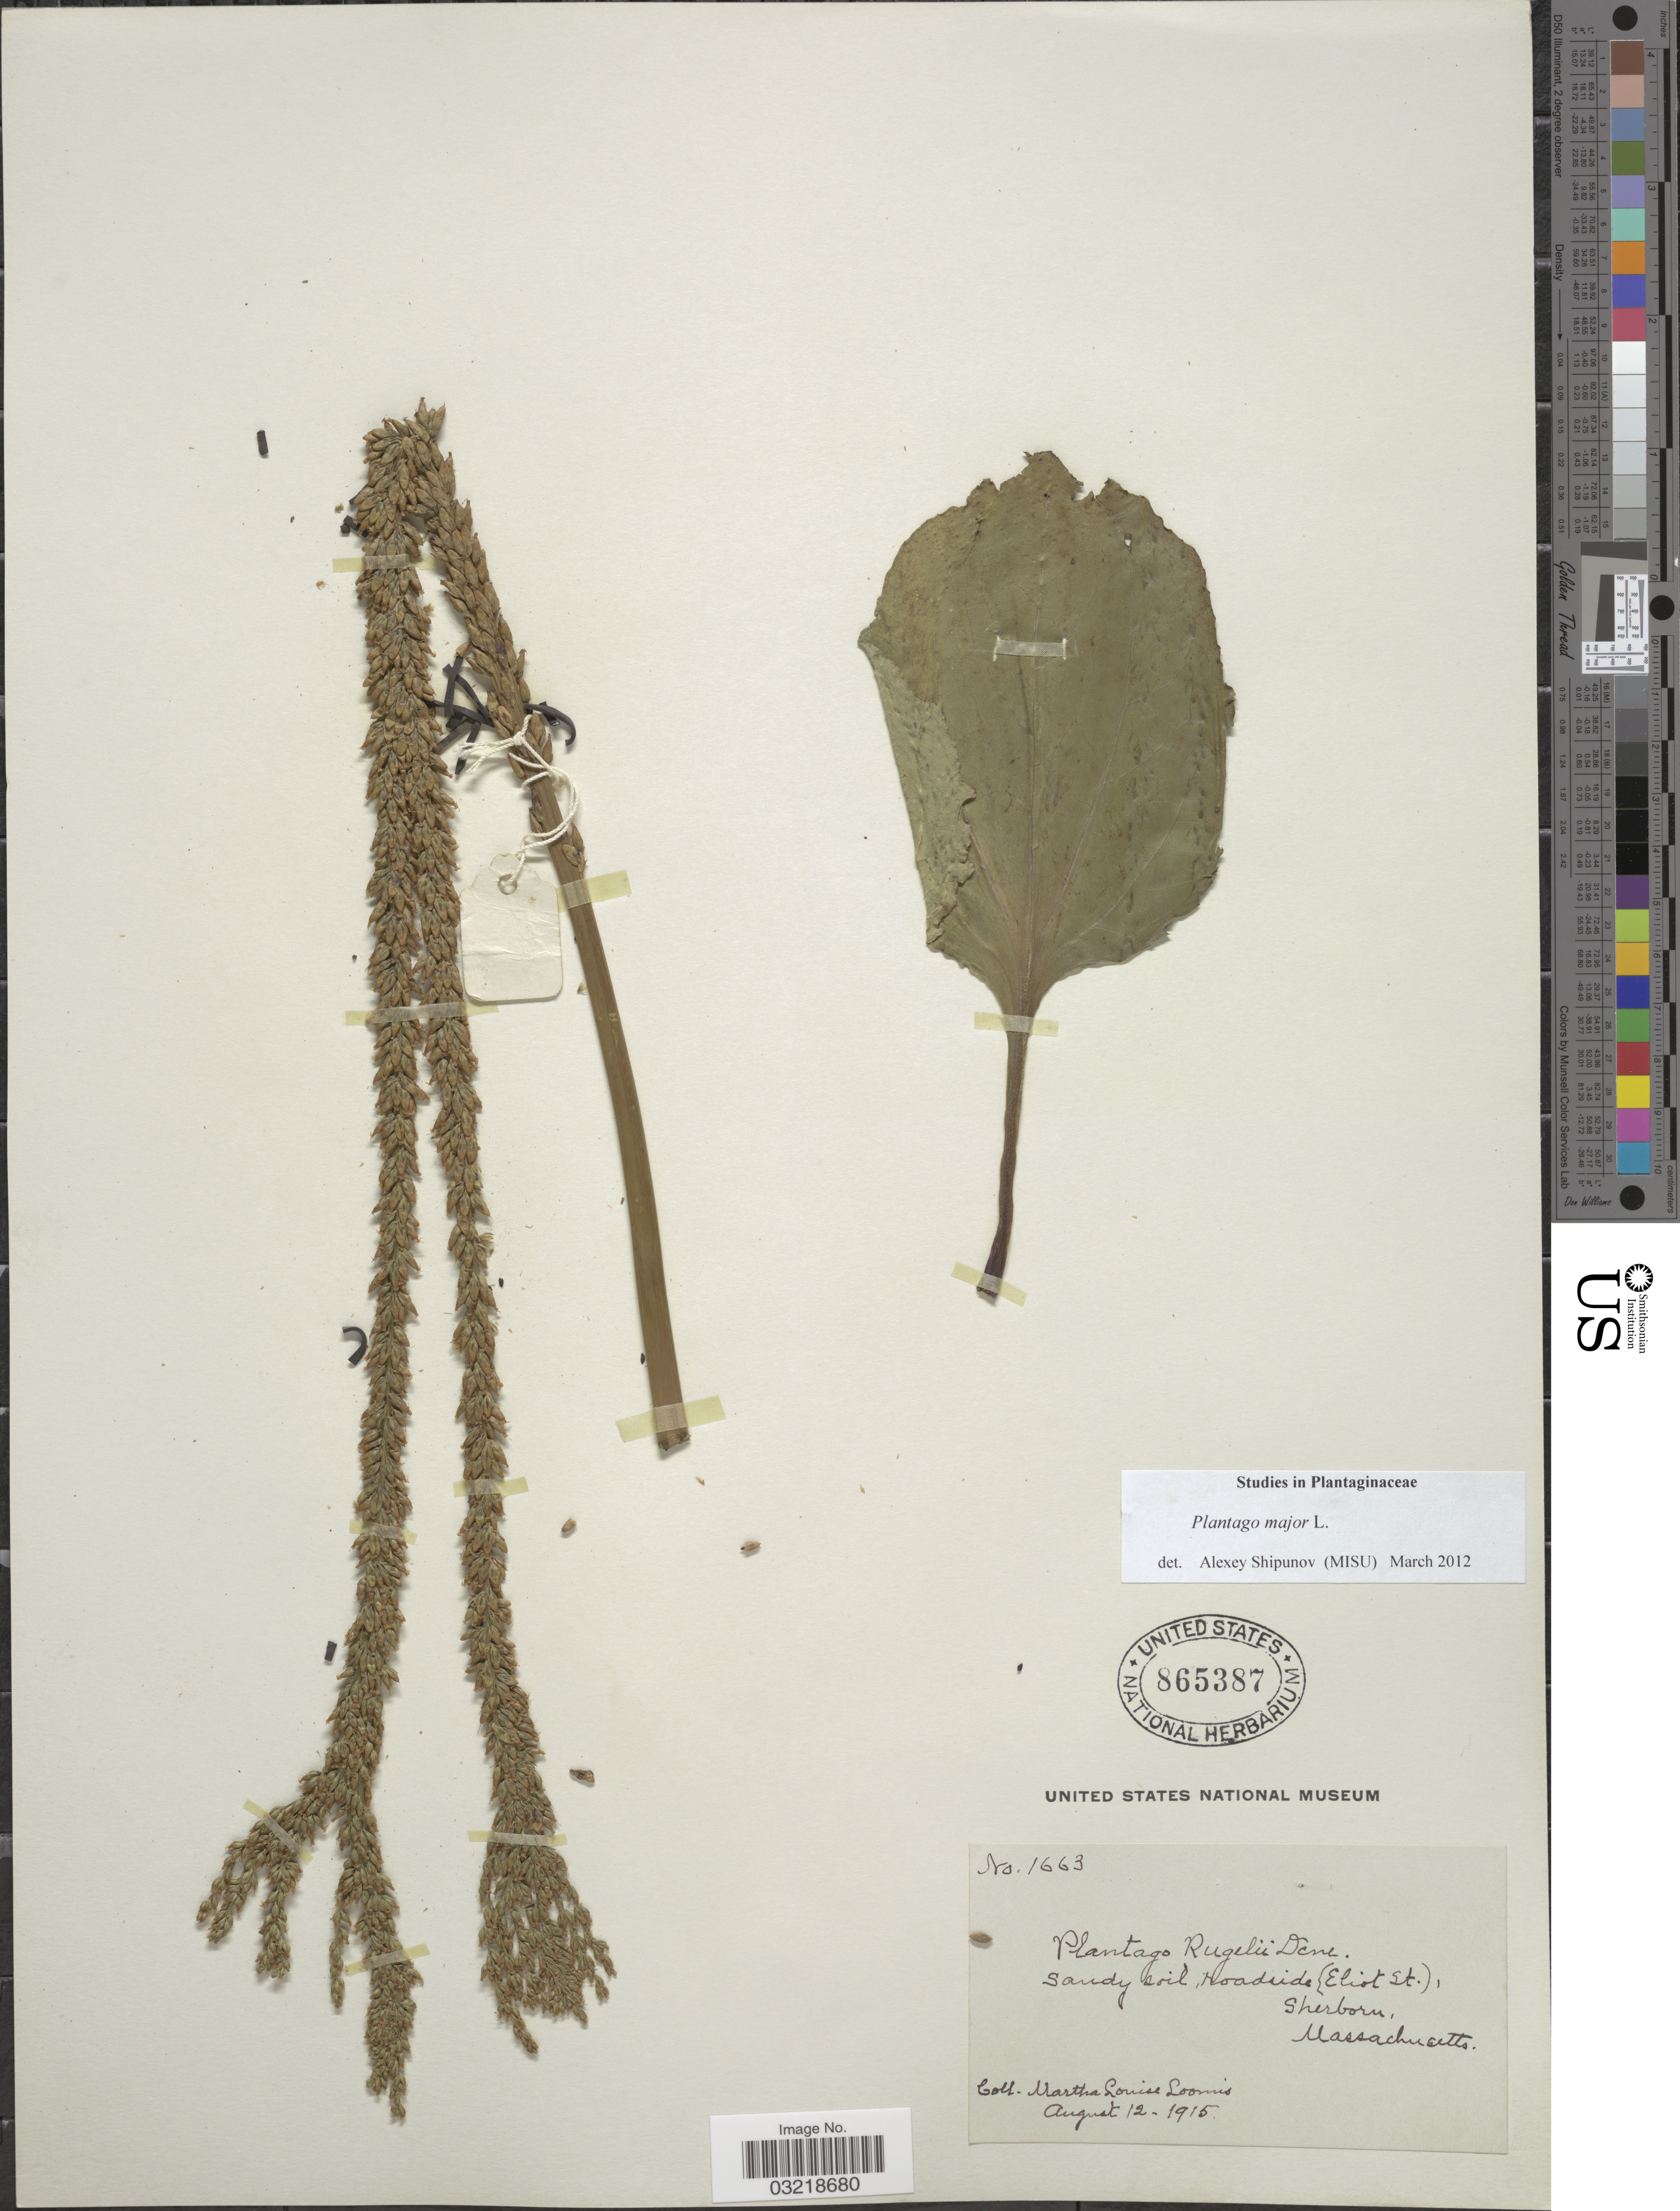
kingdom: Plantae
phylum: Tracheophyta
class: Magnoliopsida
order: Lamiales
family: Plantaginaceae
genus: Plantago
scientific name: Plantago major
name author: L.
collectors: M. L. Loomis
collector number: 1663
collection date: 1915-08-12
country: United States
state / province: Massachusetts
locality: Sandy soil, roadside (Eliot St.), Sherborn.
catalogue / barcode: US 865387